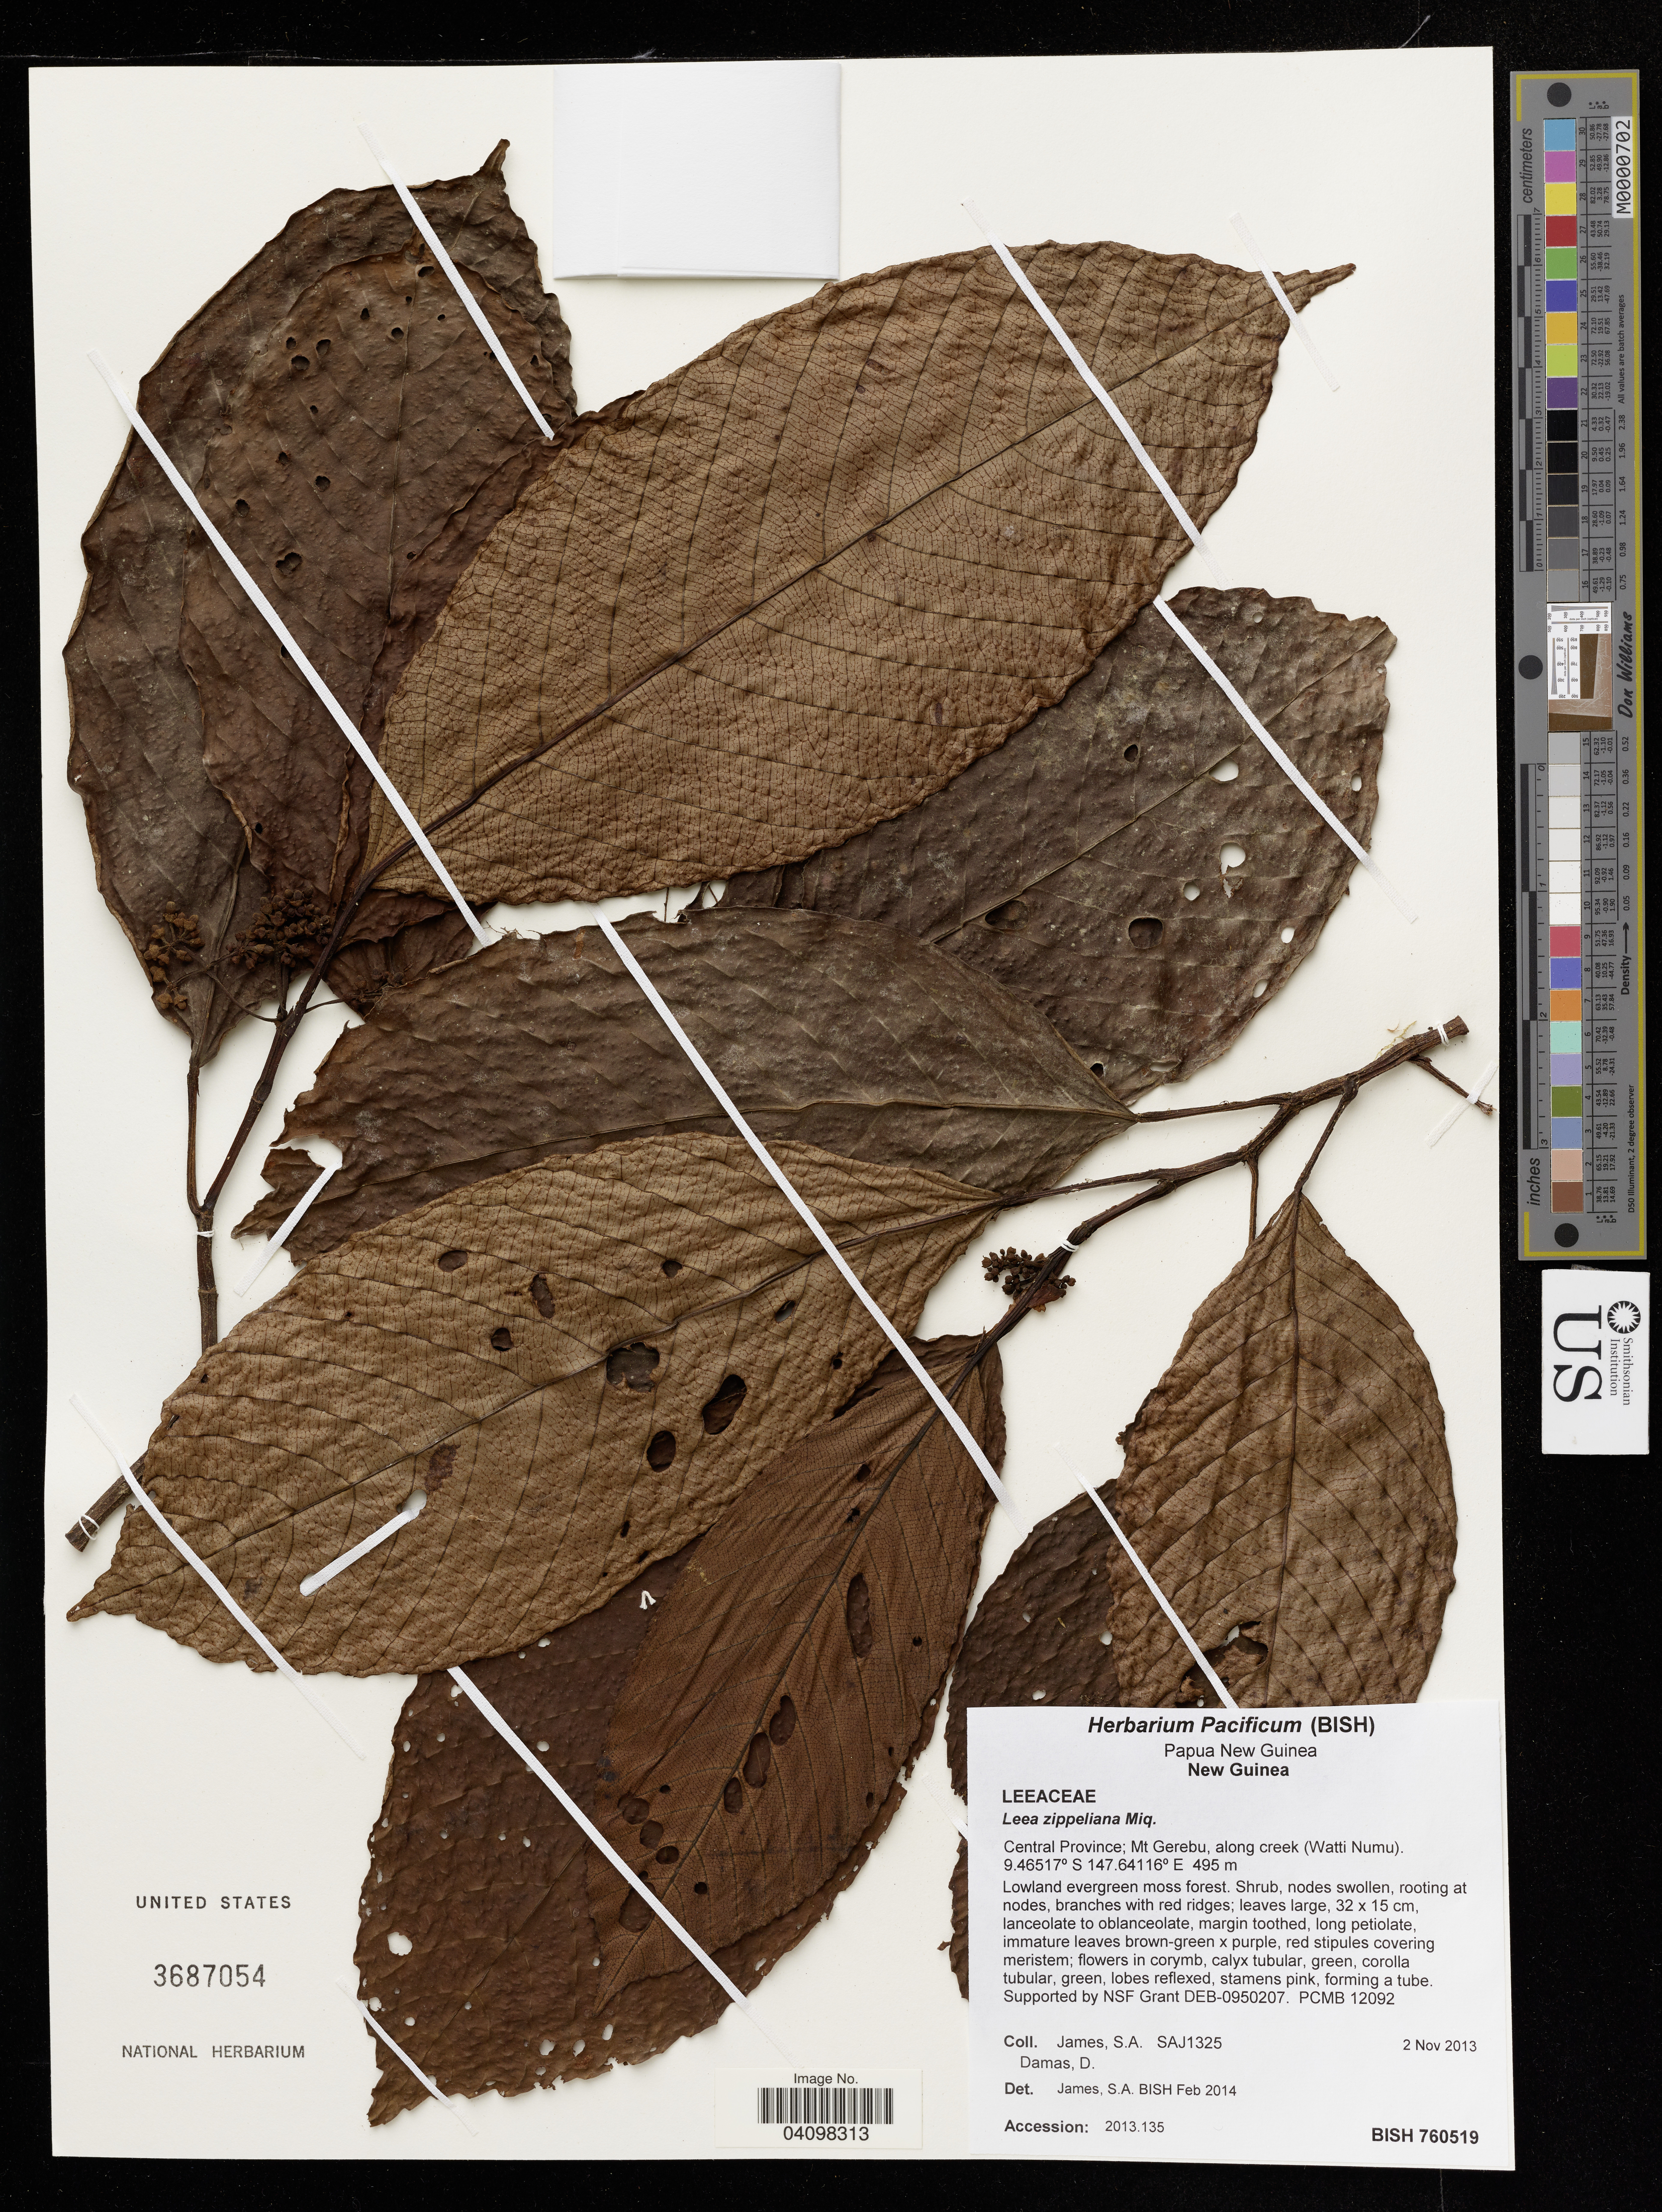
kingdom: Plantae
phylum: Tracheophyta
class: Magnoliopsida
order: Vitales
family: Vitaceae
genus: Leea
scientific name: Leea zippeliana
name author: Miq.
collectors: S. James & D. Damas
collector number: SAJ1325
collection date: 2013-11-02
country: Papua New Guinea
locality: Central Province; Mt Gerebu, along creek (Watti Numu).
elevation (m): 495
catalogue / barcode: US 3687054